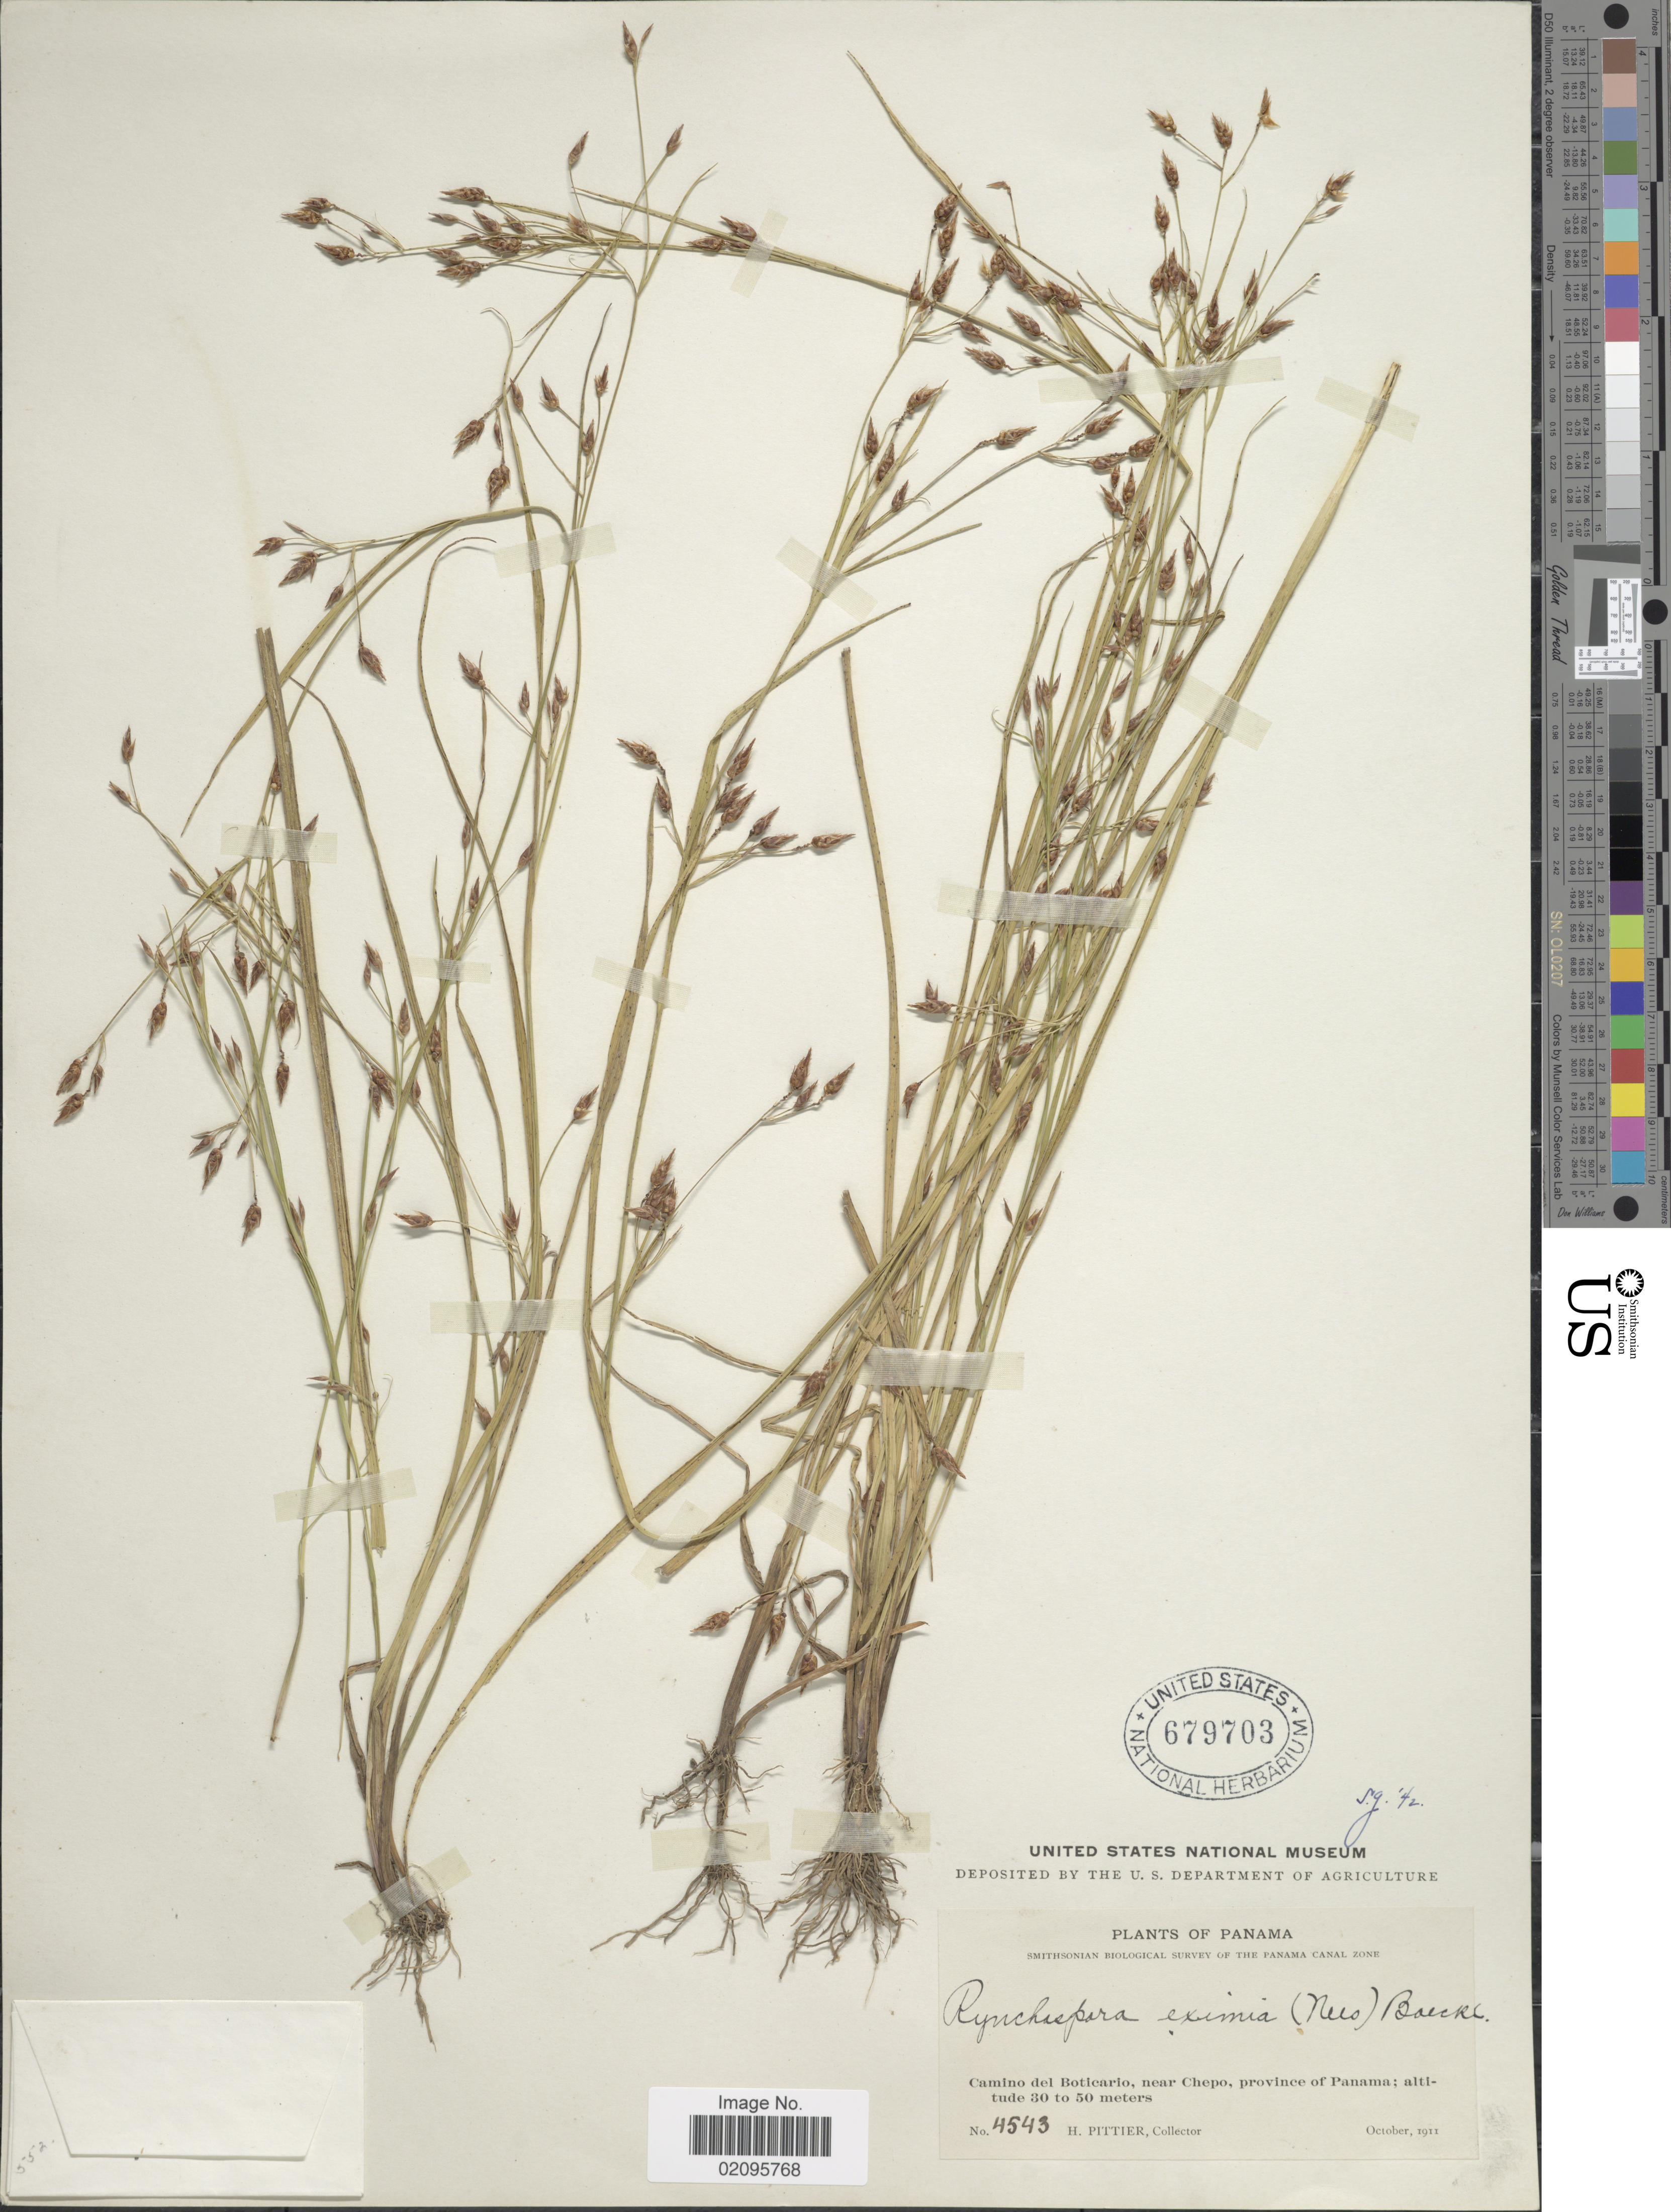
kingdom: Plantae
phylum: Tracheophyta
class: Liliopsida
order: Poales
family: Cyperaceae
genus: Rhynchospora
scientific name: Rhynchospora eximia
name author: (Nees) Boeckeler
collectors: H. F. Pittier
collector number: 4543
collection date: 1911-10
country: Panama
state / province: Panamá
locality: The Panama Canal Zone, Camino del Botticario.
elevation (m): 30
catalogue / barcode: US 679703